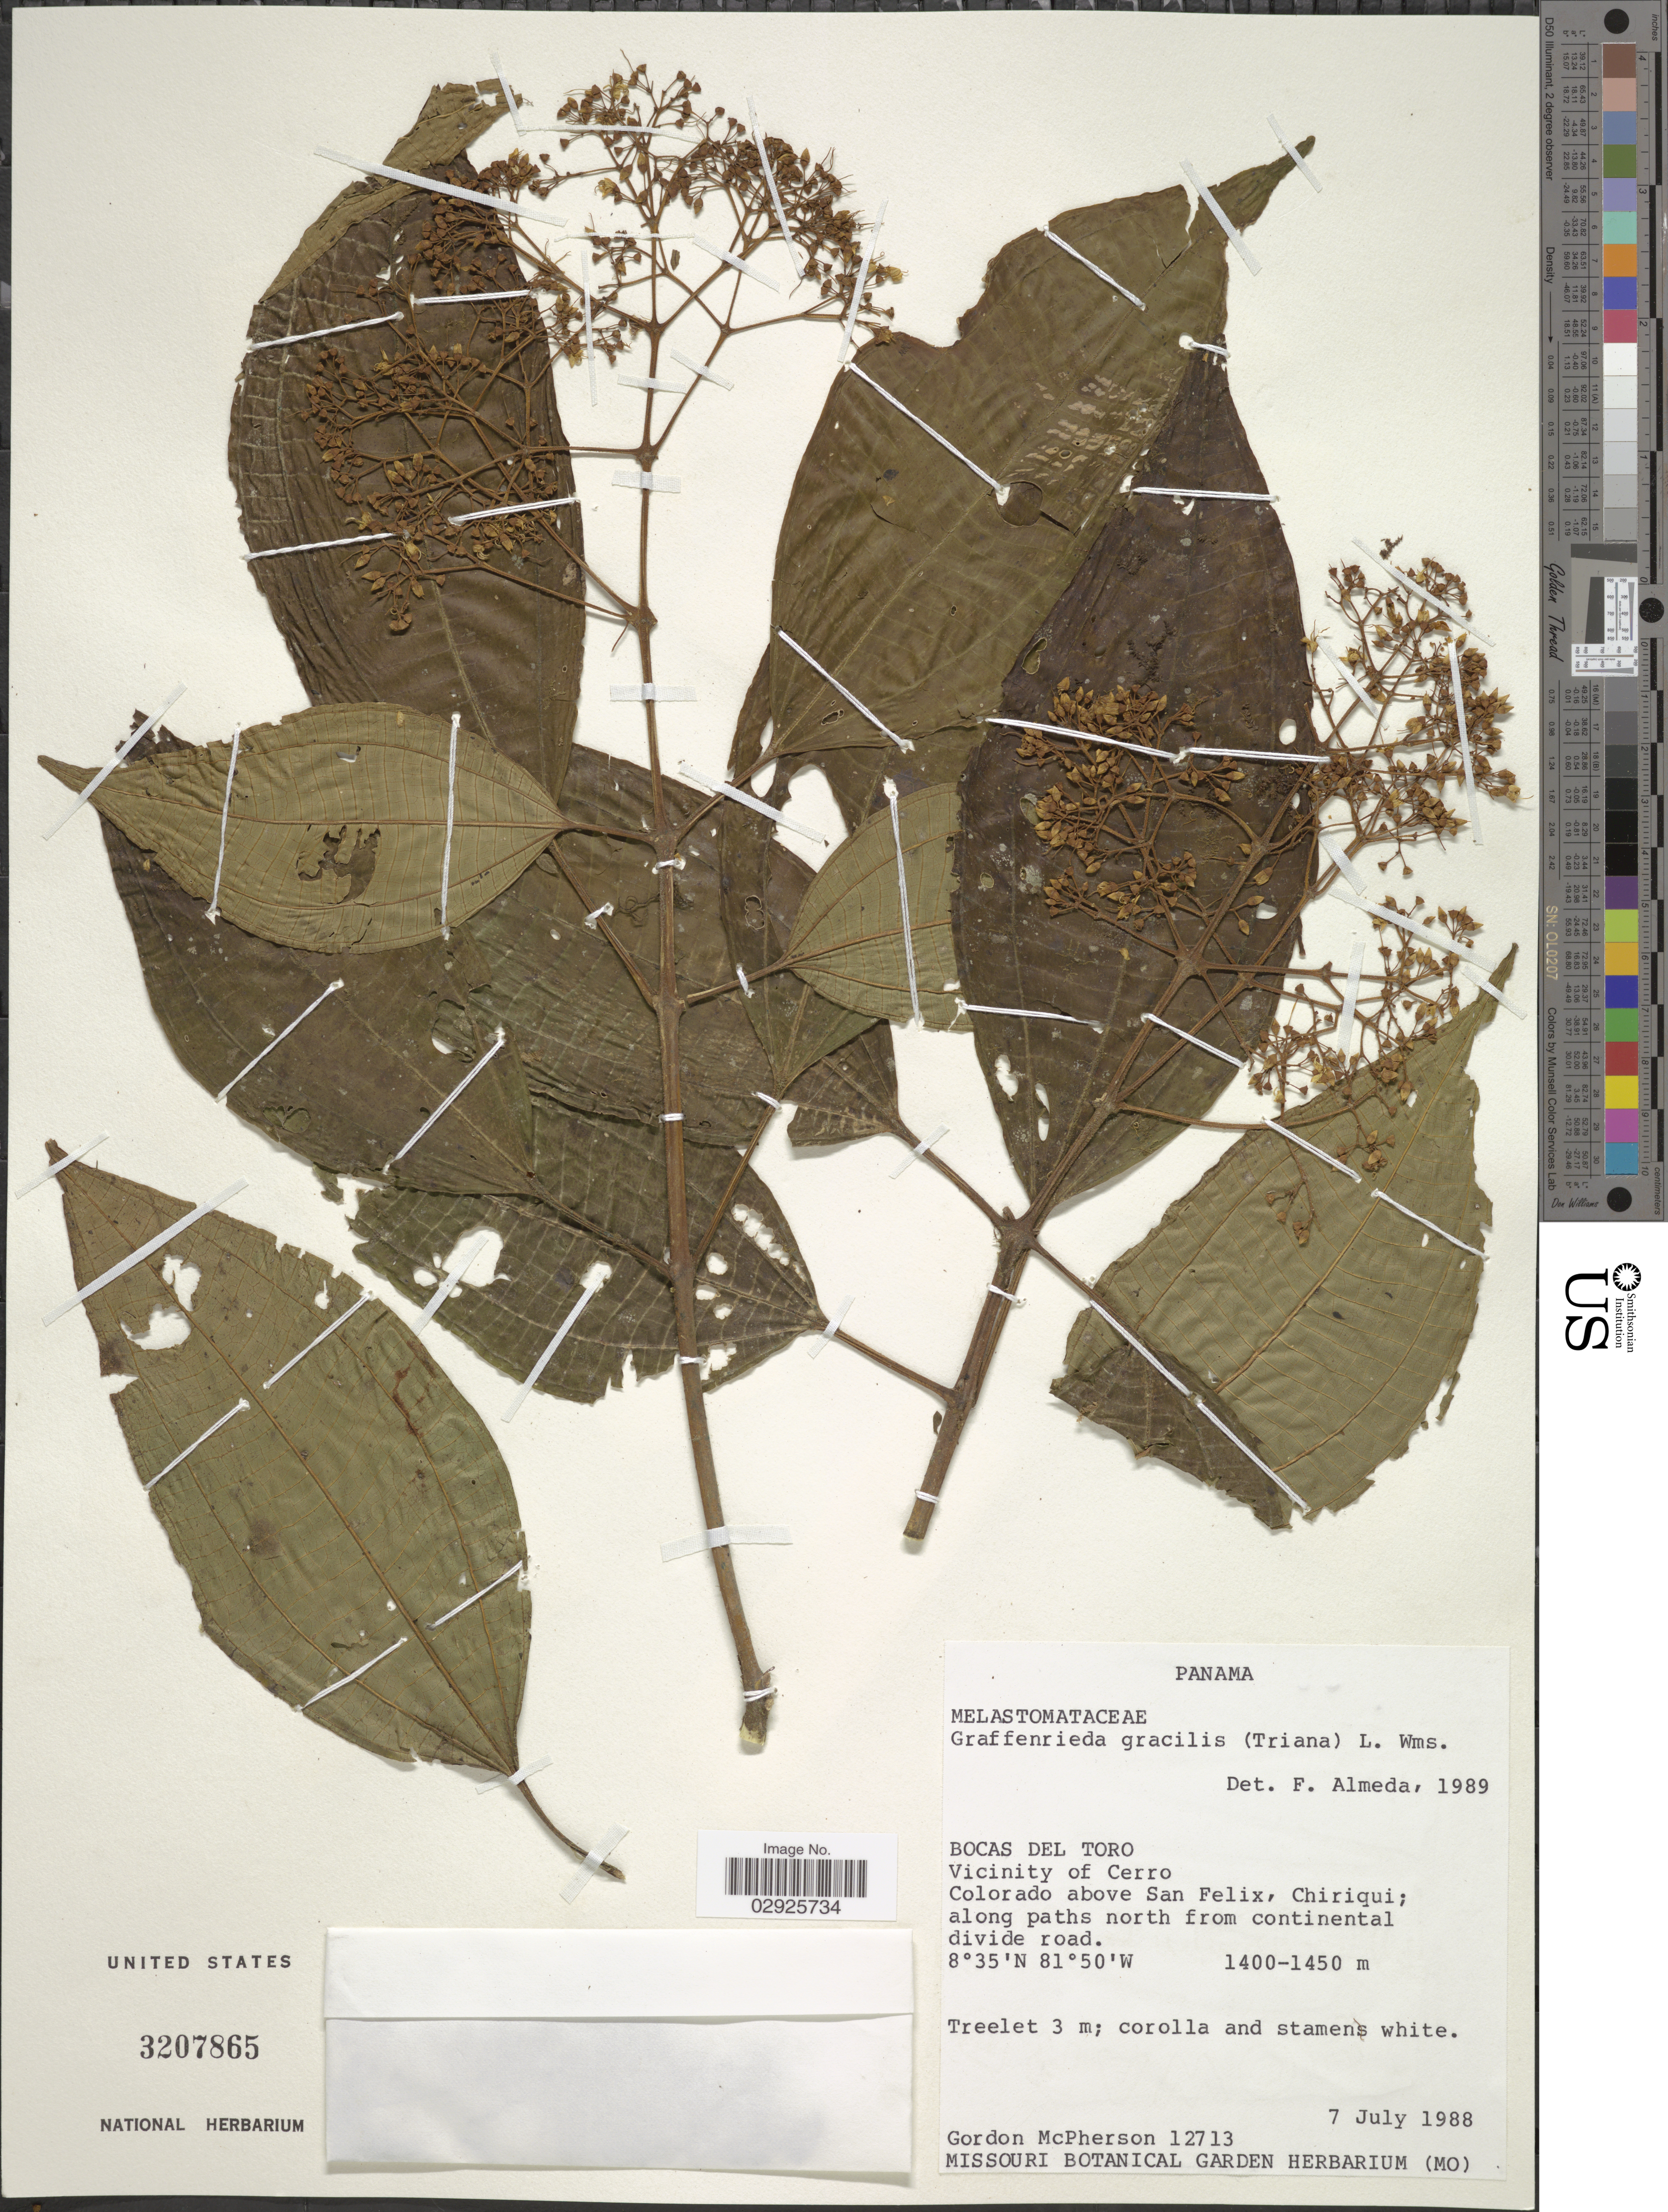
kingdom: Plantae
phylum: Tracheophyta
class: Magnoliopsida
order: Myrtales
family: Melastomataceae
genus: Graffenrieda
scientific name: Graffenrieda gracilis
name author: (Triana) L.O. Williams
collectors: M. H. Grayum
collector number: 12713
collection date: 1988-07-07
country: Panama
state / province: Bocas del Toro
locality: Vicinity of Cerro. Colorado above San Felix, Chiriqui, along paths north from continental divide road.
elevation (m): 1400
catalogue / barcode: US 3207865